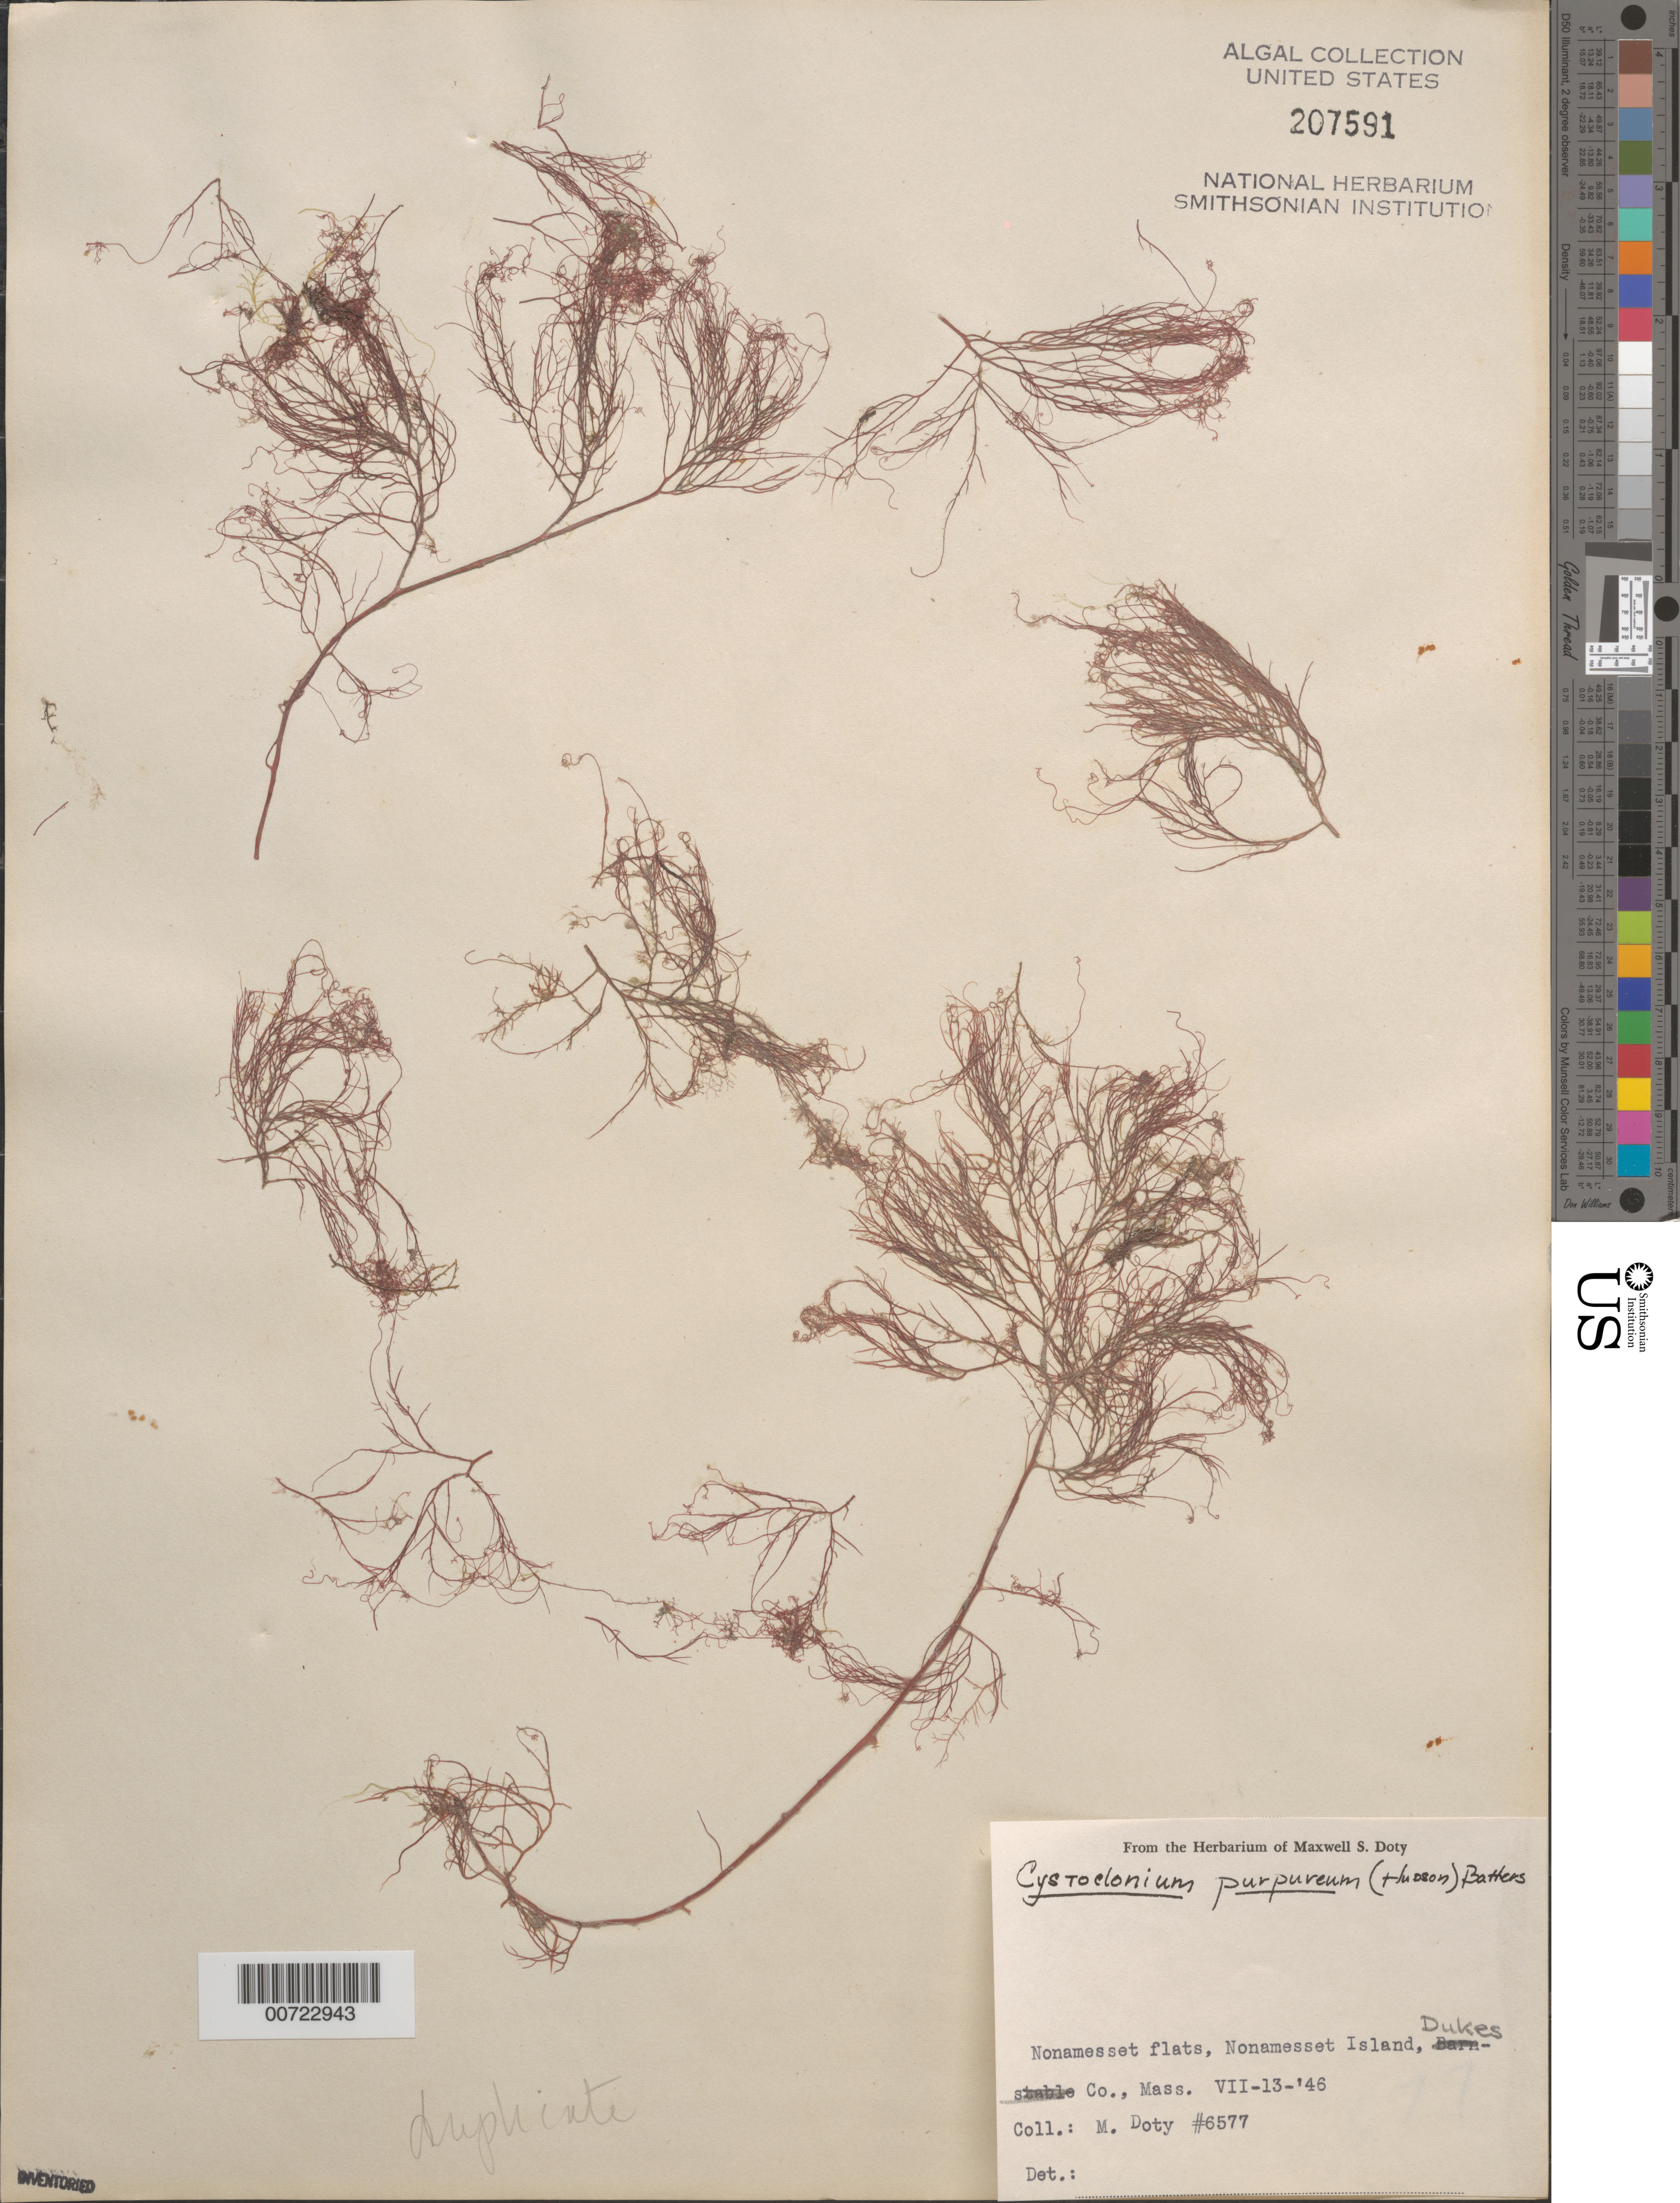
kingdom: Plantae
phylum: Rhodophyta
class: Florideophyceae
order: Gigartinales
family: Cystocloniaceae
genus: Cystoclonium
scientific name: Cystoclonium purpureum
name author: (Huds.) Batters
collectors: M. S. Doty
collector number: MSD 6577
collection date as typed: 13 Jul 1946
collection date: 1946-07-13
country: United States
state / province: Massachusetts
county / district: Dukes County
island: Nonamesset Island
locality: Nonamesset Flats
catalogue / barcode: US 207591